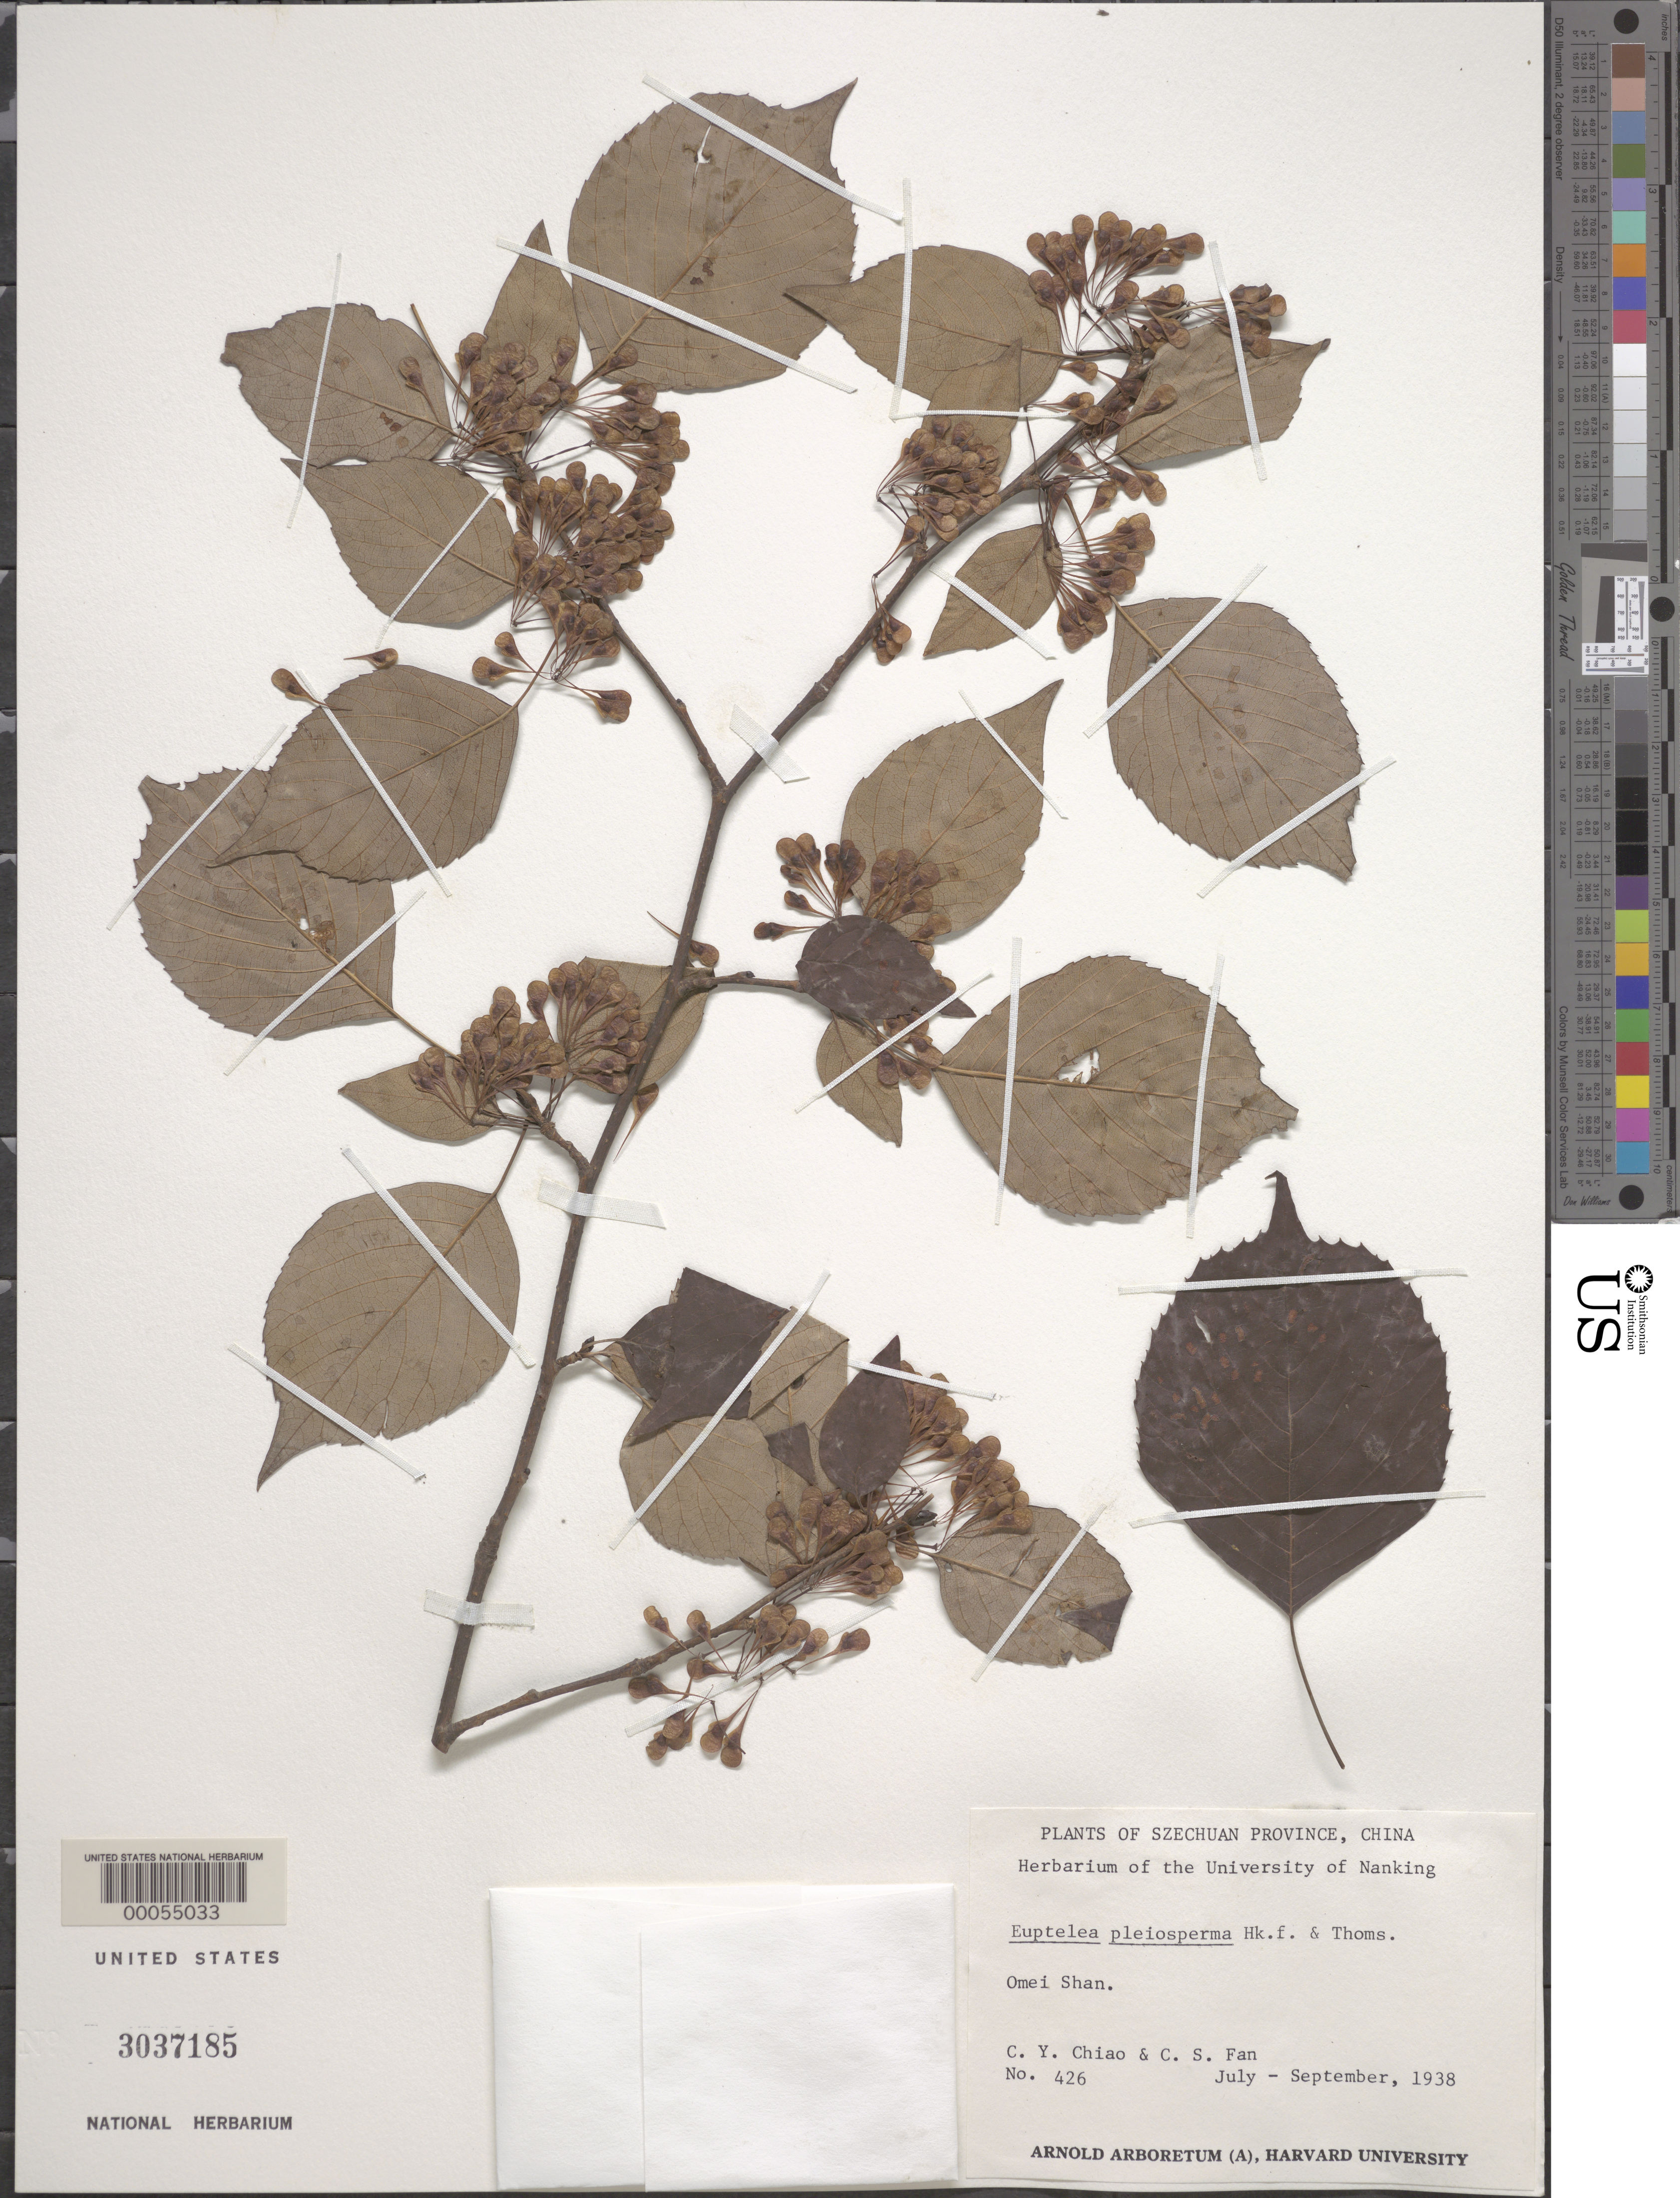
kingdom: Plantae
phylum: Tracheophyta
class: Magnoliopsida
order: Ranunculales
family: Eupteleaceae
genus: Euptelea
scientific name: Euptelea pleiosperma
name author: Hook. f. & Thomson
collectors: C. Chaio & C. S. Fan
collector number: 426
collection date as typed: Jul 1938 to -- Sep 1938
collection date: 1938-07/1938-09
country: China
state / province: Sichuan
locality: Omei shan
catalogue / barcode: US 3037185